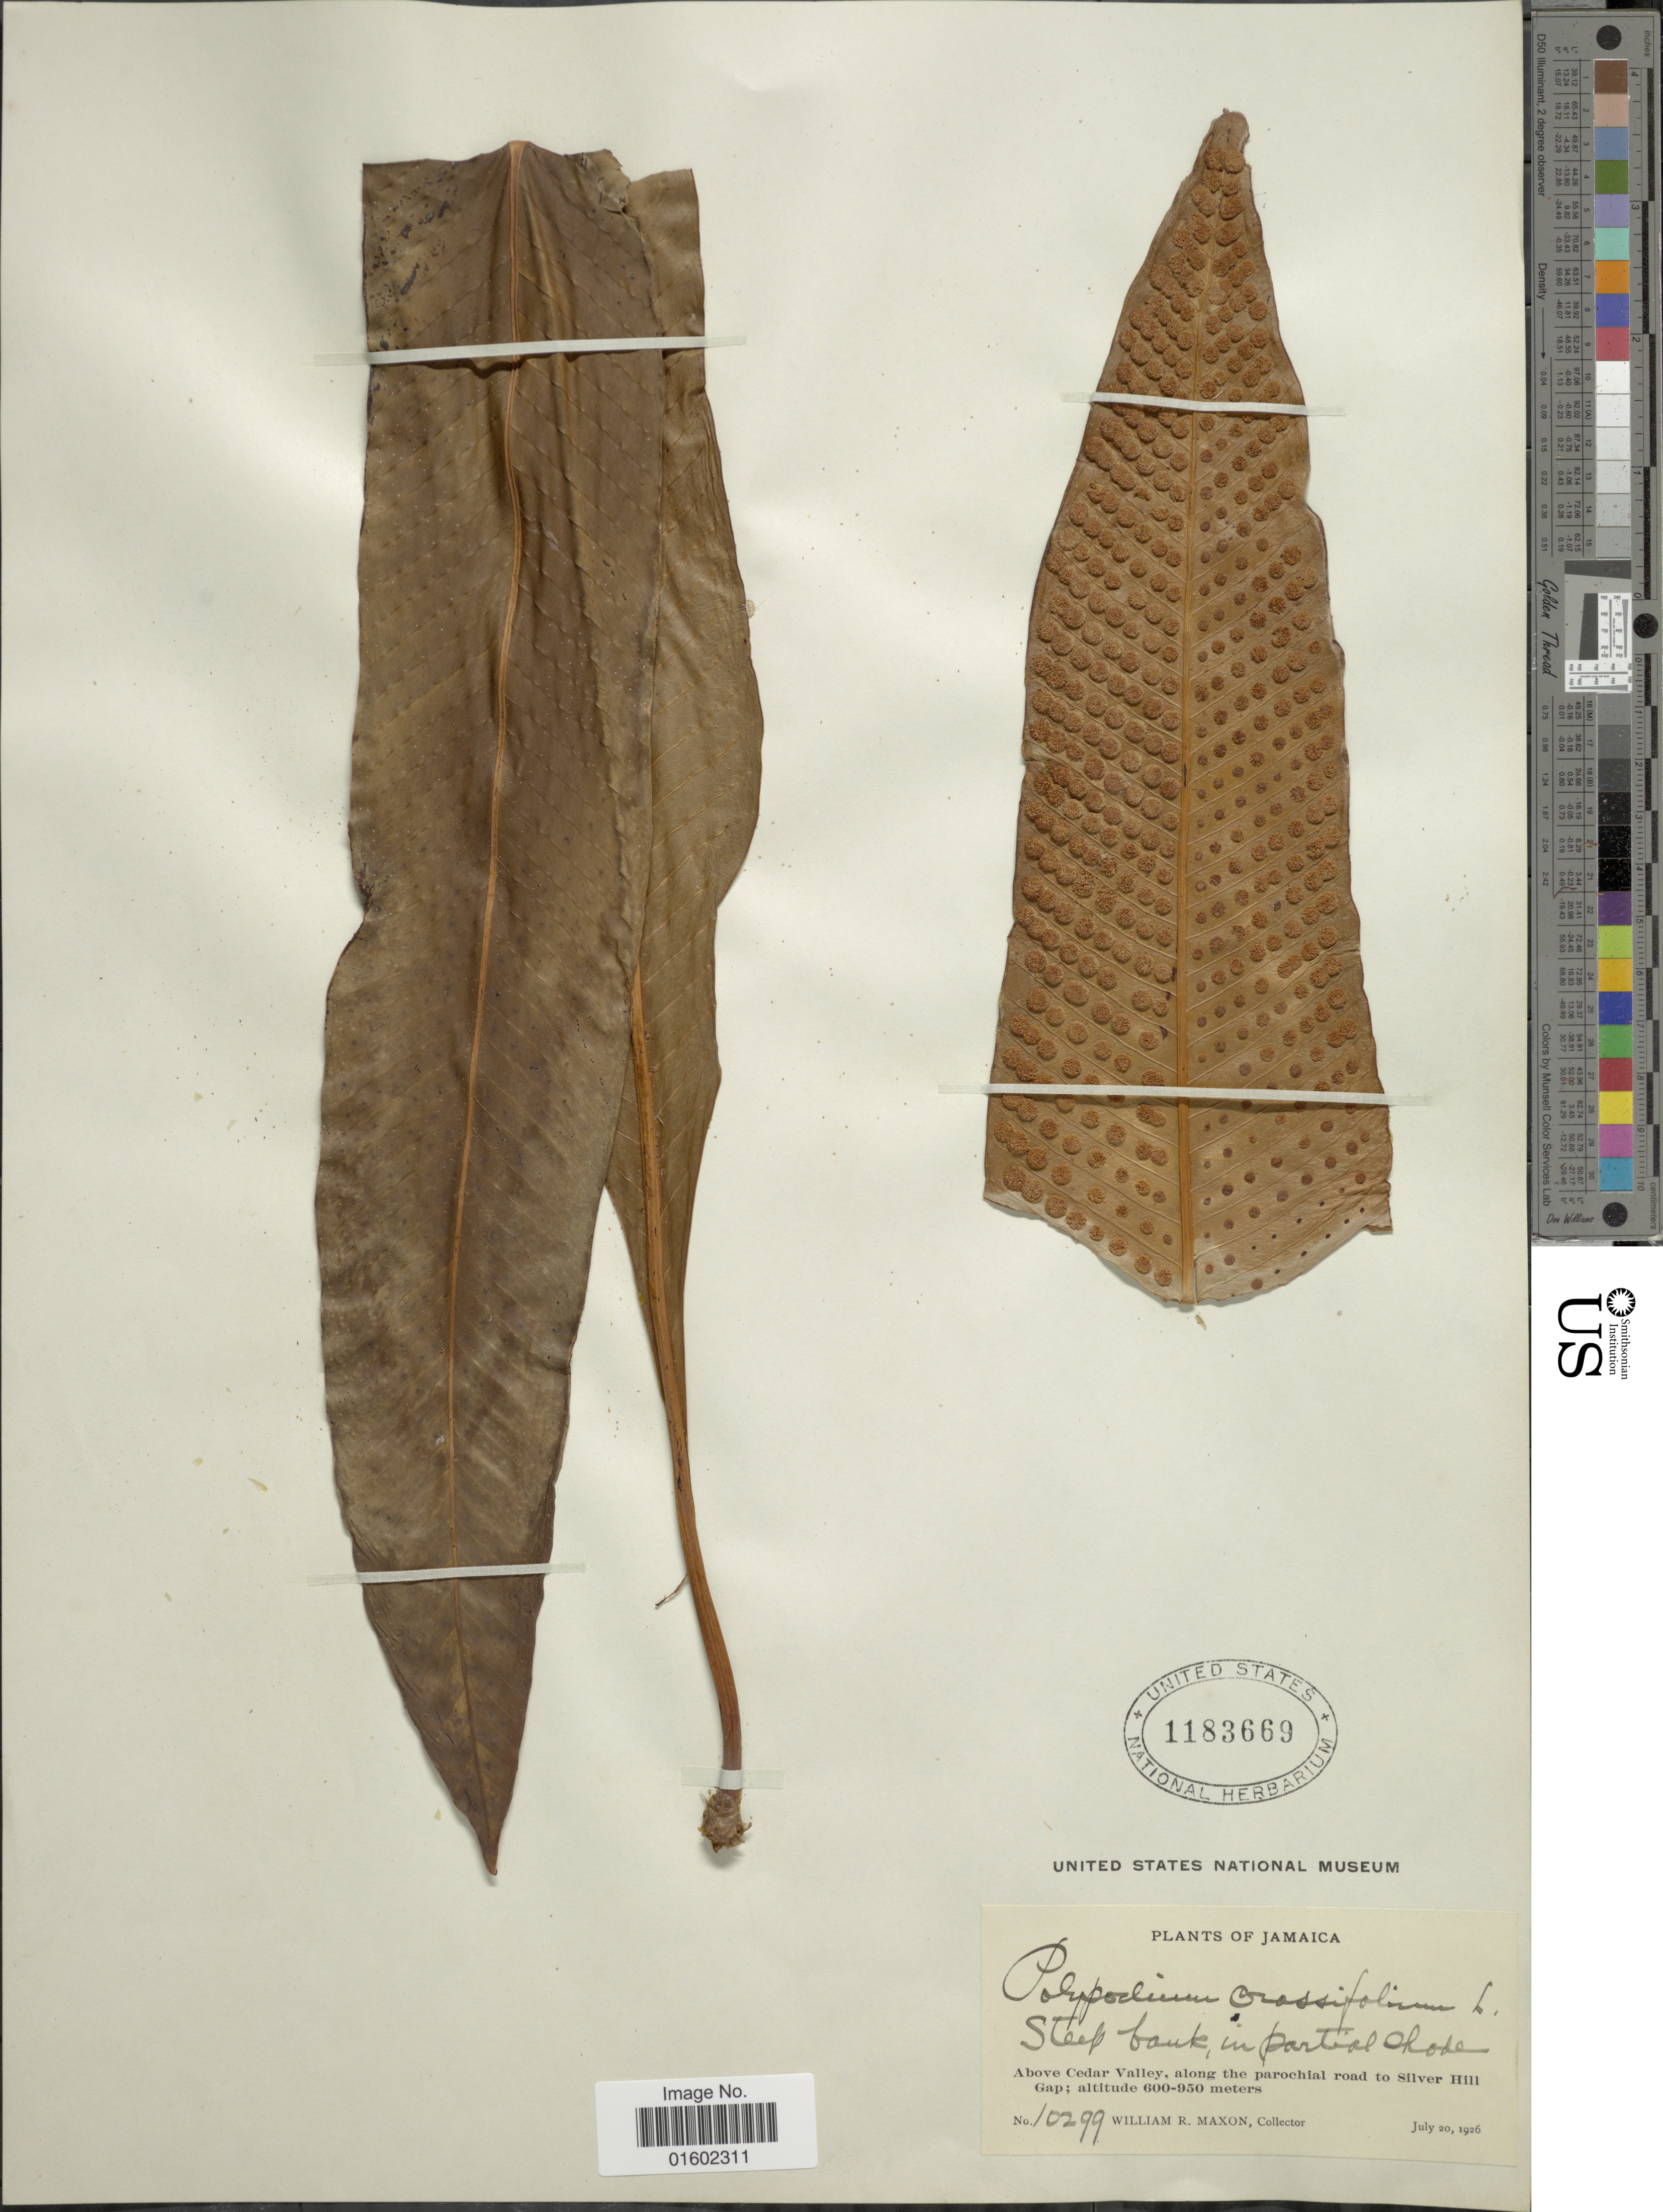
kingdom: Plantae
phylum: Tracheophyta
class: Polypodiopsida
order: Polypodiales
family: Polypodiaceae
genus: Niphidium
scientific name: Niphidium crassifolium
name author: (L.) Lellinger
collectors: W. R. Maxon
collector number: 10299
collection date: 1926-07-20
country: Jamaica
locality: Above Cedar Valley, along the parochial road to Silver Hill Gap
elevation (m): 600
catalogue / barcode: US 1183669